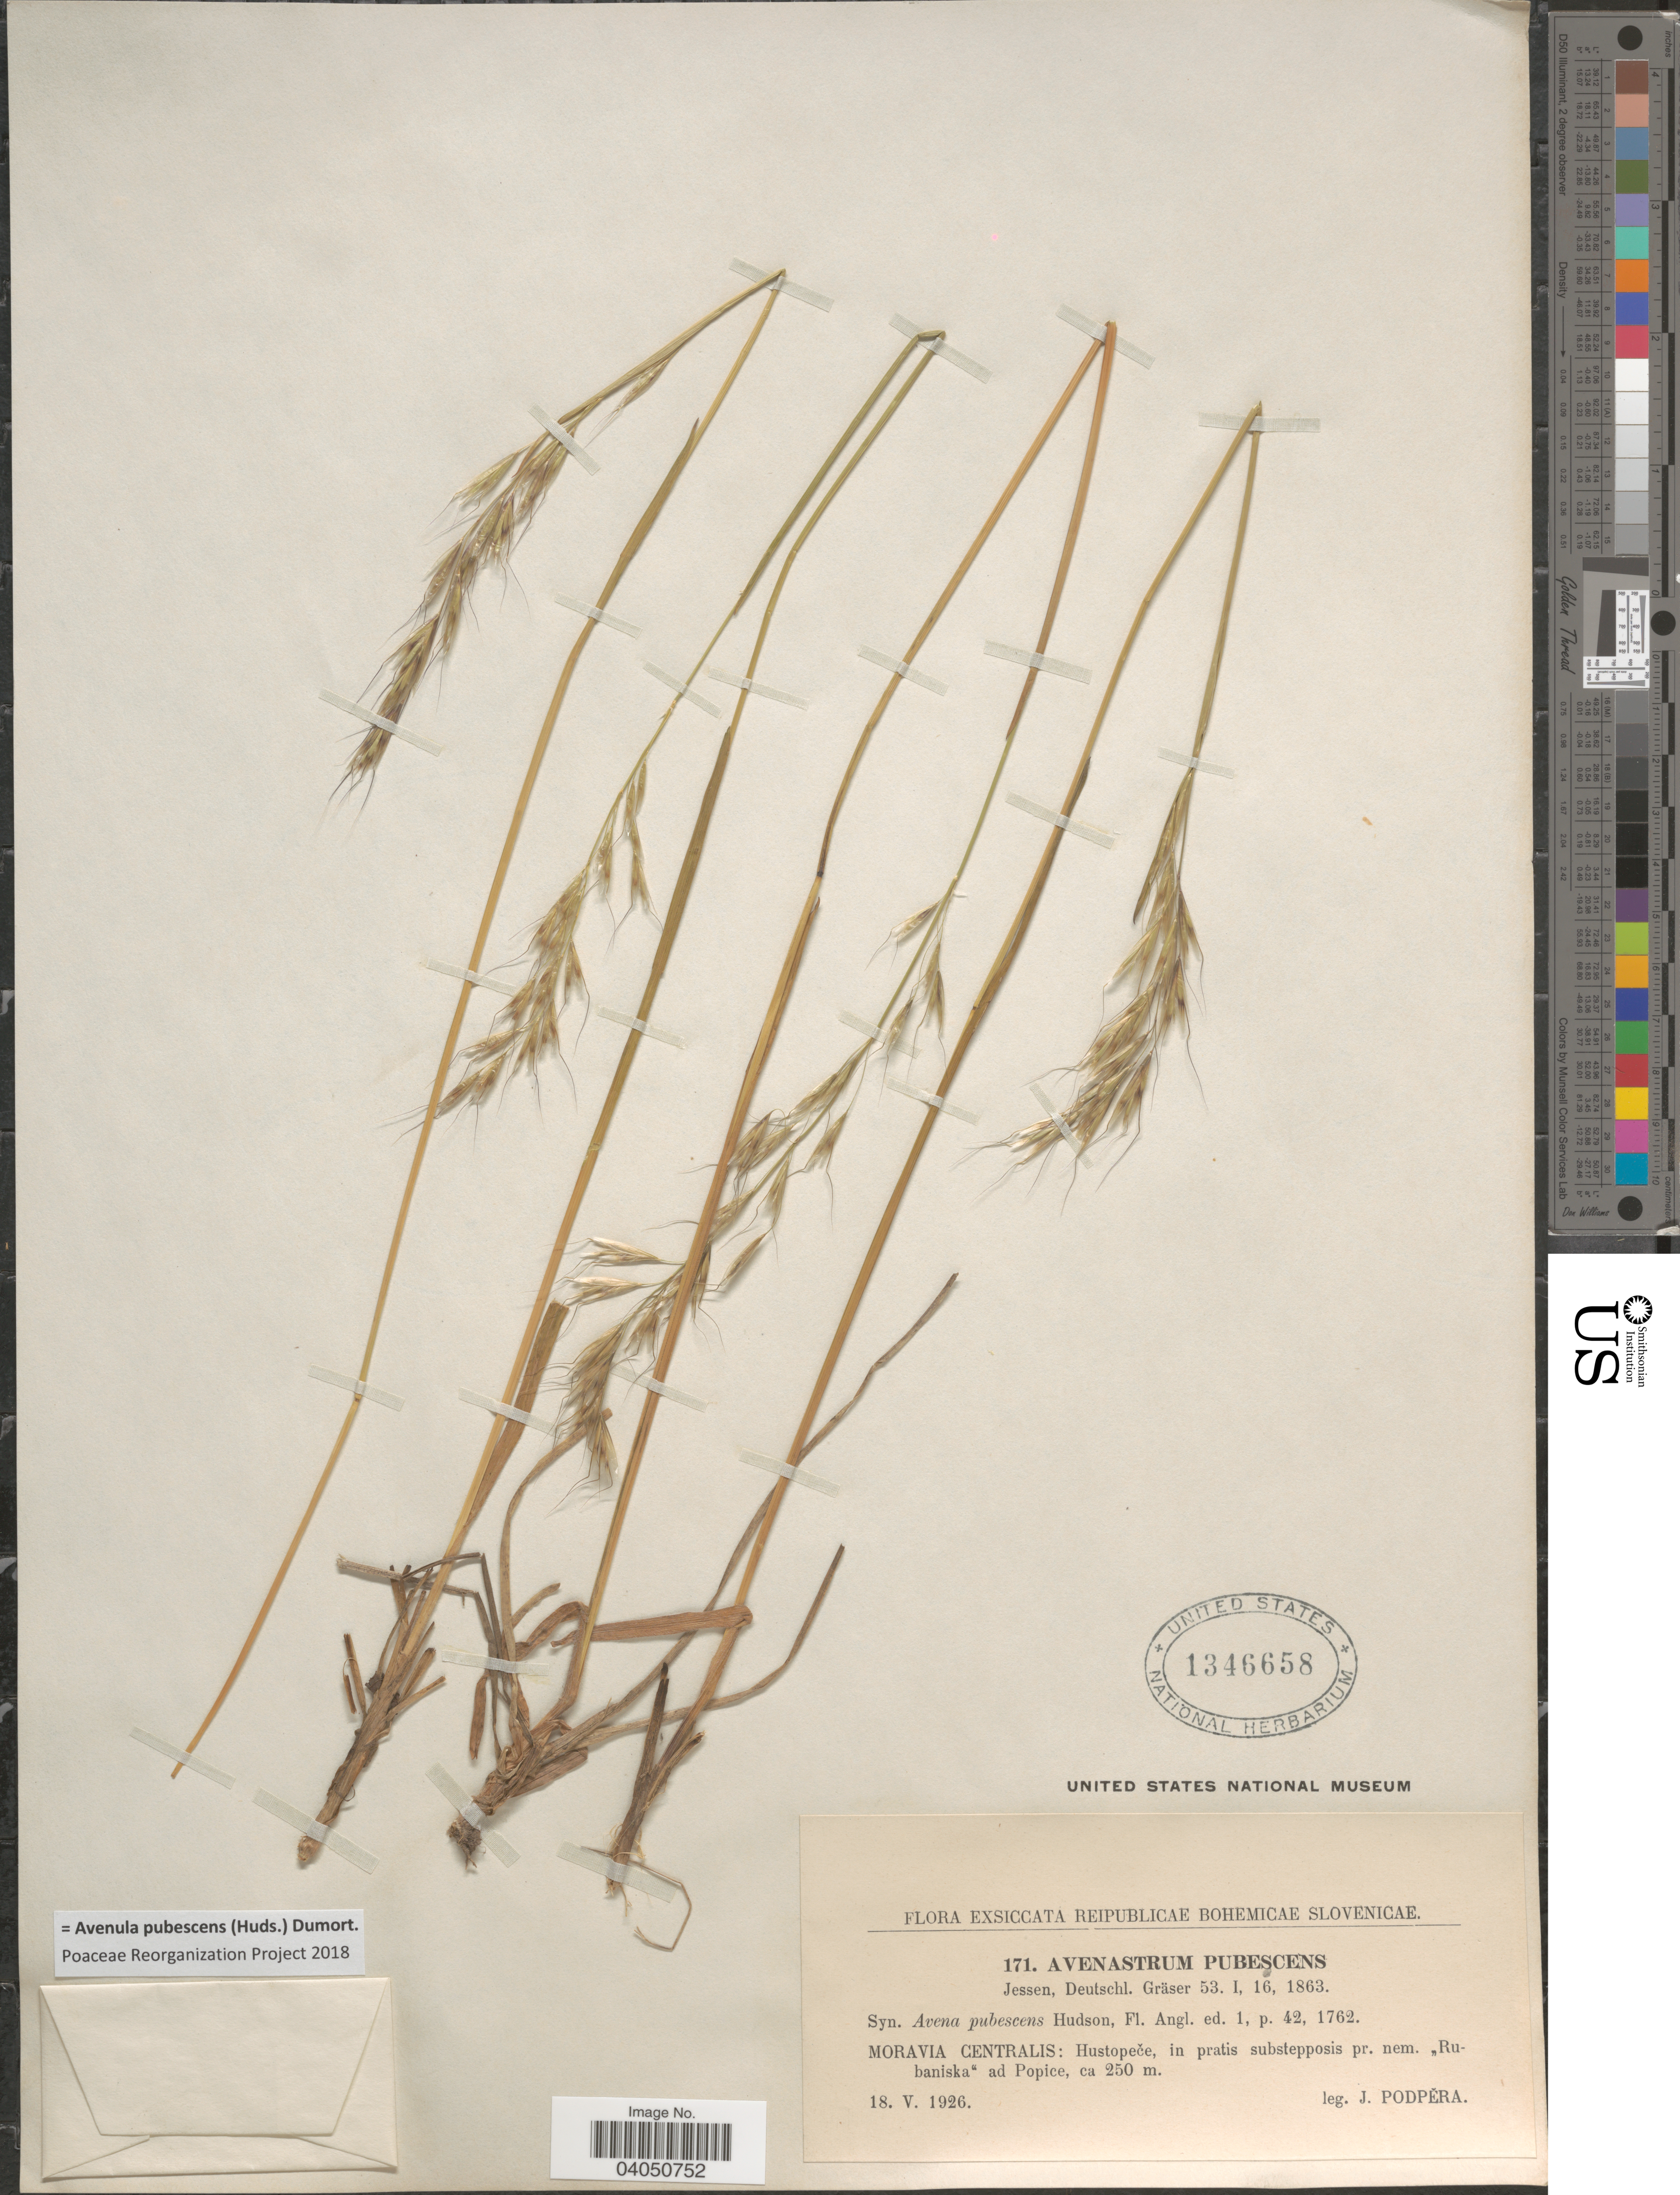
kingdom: Plantae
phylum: Tracheophyta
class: Liliopsida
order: Poales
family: Poaceae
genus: Avenula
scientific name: Avenula pubescens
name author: (Huds.) Dumort.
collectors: J. Podpera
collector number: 171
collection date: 1926-05-18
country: Czechia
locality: Reipublicae Bohemicae Slovenicae. Moravia Centralis: Hustopeče, in pratis substepposis pr. nem. "Rubaniska" ad Popice.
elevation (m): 250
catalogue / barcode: US 1346658